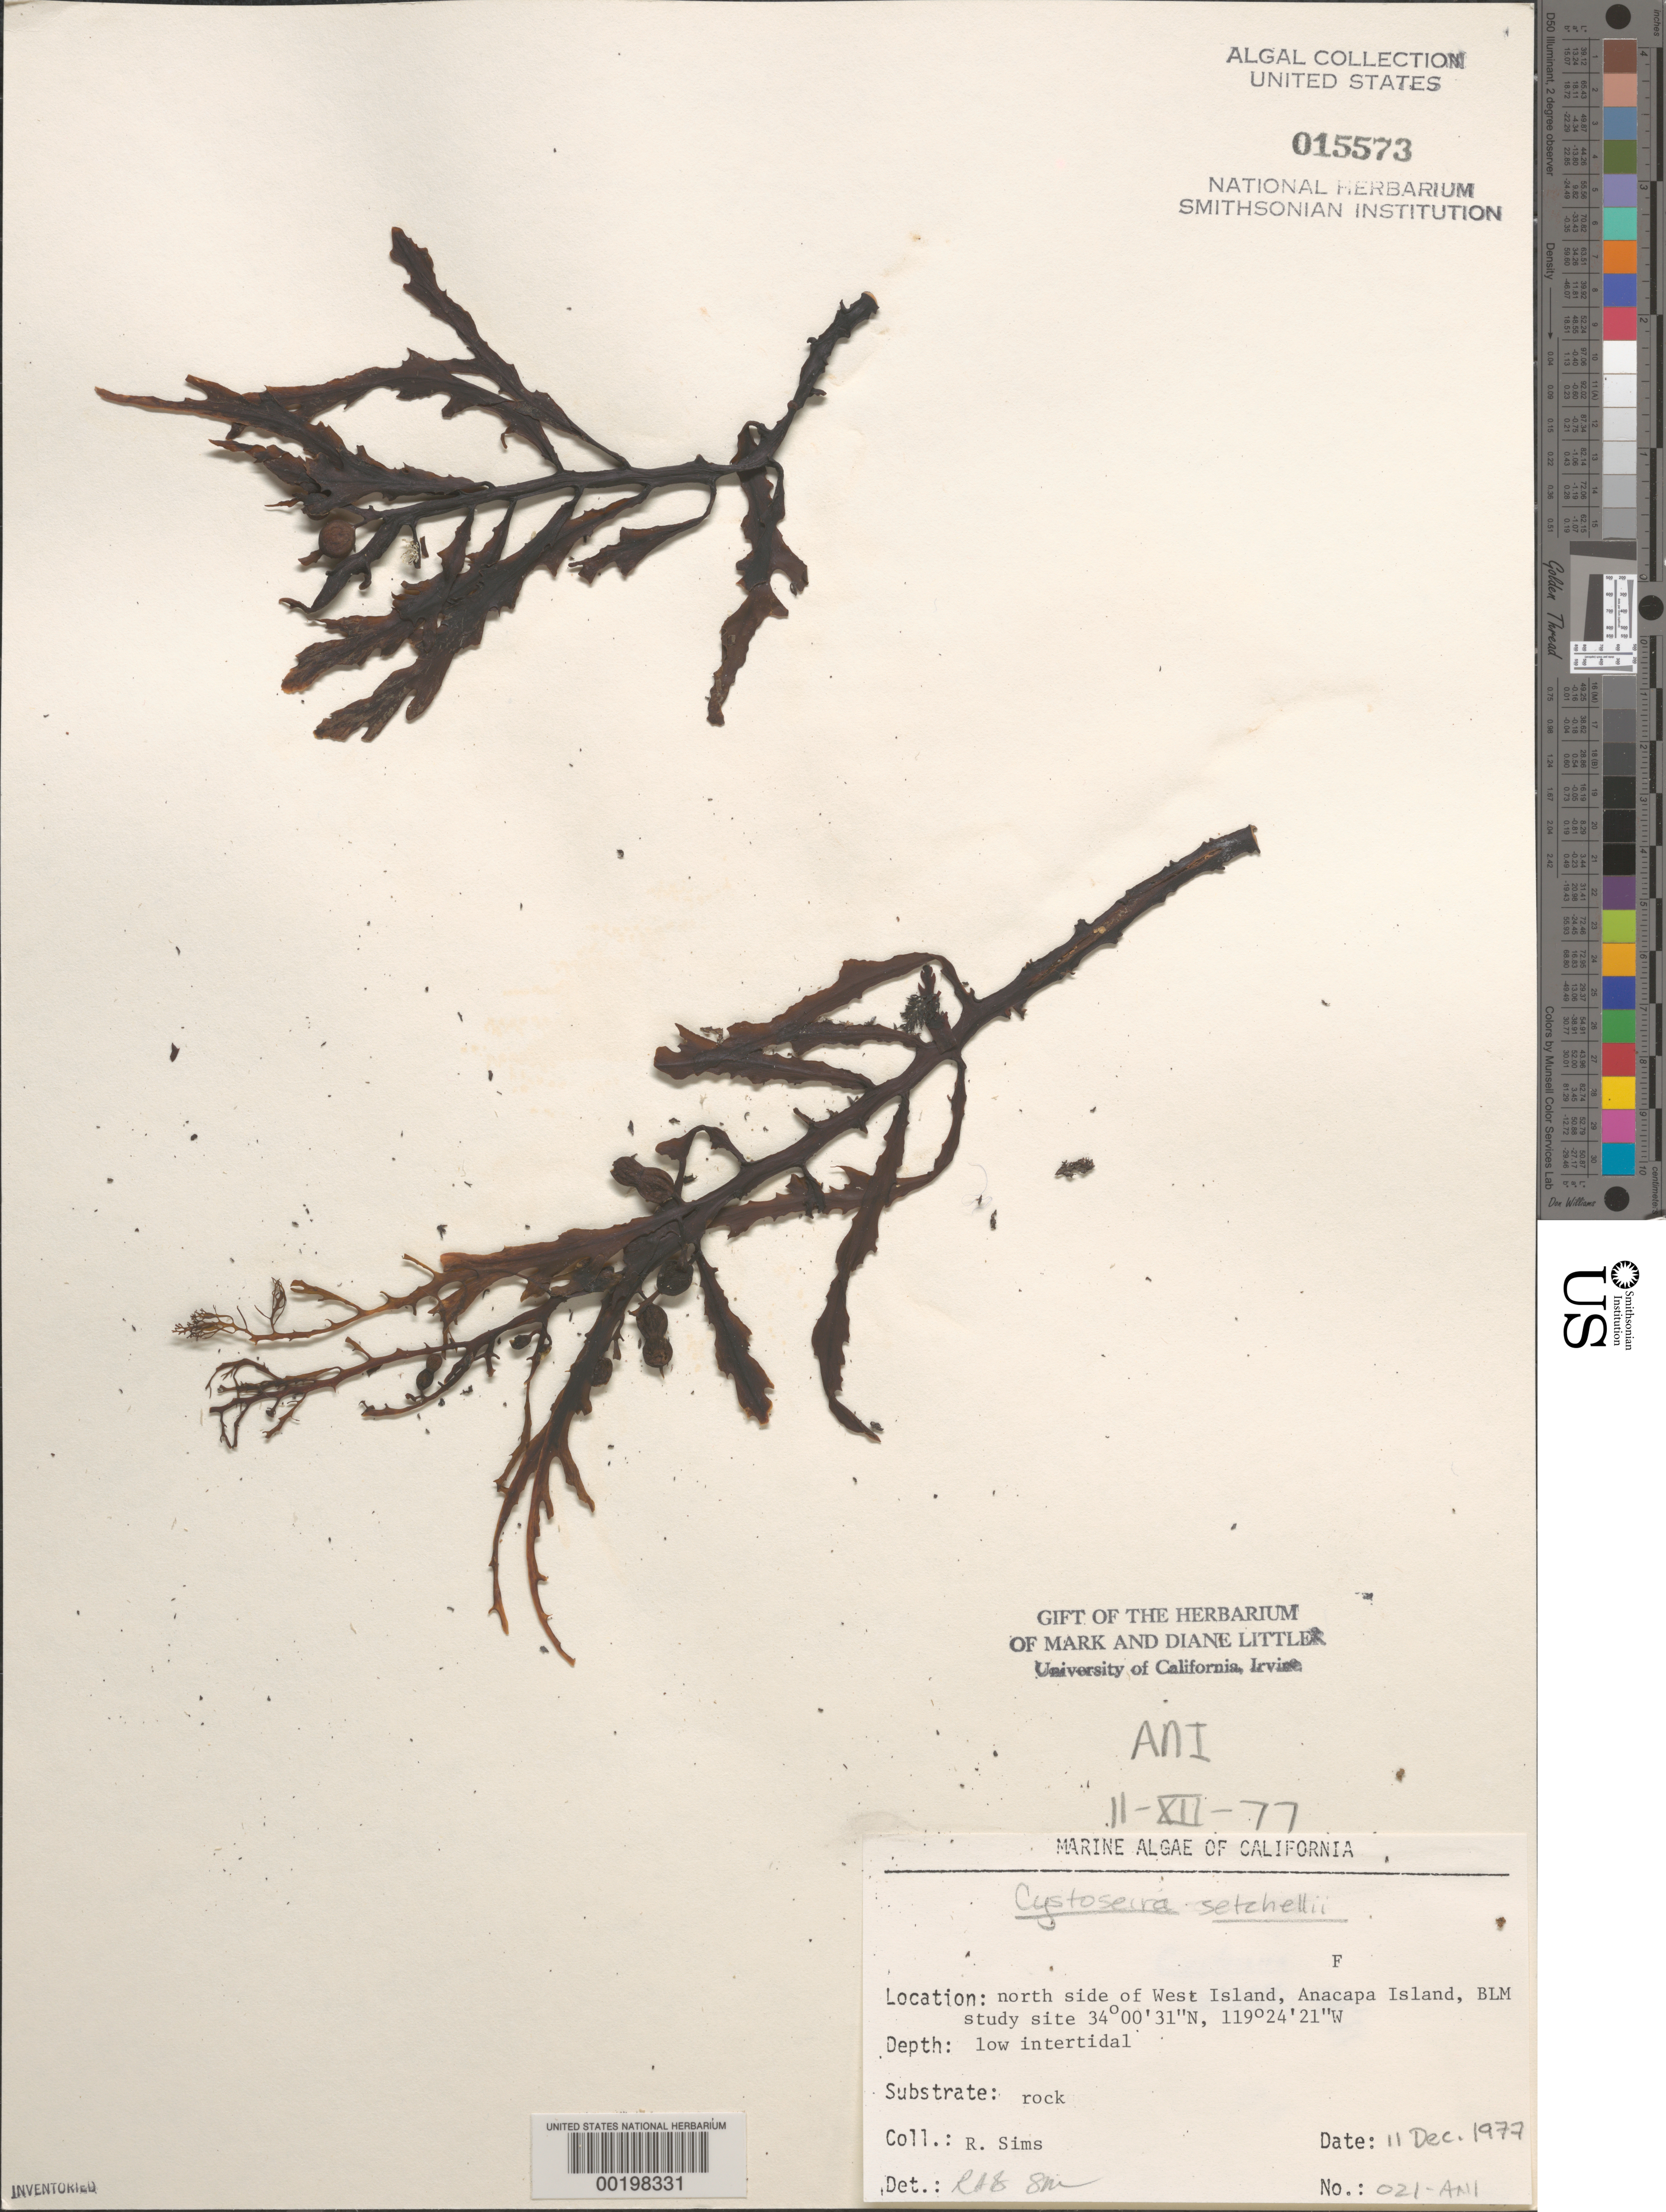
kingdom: Chromista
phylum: Ochrophyta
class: Phaeophyceae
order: Fucales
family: Sargassaceae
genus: Cystoseira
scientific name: Cystoseira setchellii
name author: N.L. Gardner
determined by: Sims, Robert H.; Murray, S. N.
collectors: R. H. Sims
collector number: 021-ANI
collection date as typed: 11 Dec 1977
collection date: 1977-12-11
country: United States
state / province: California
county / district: Ventura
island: Anacapa Island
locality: North side of west island, northwest end of Frenchy's Cove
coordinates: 34 00'31"N, 119 24'21"W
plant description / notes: BLM-SOCALBIGHT Rocky Intertidal Survey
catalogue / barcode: US 15573